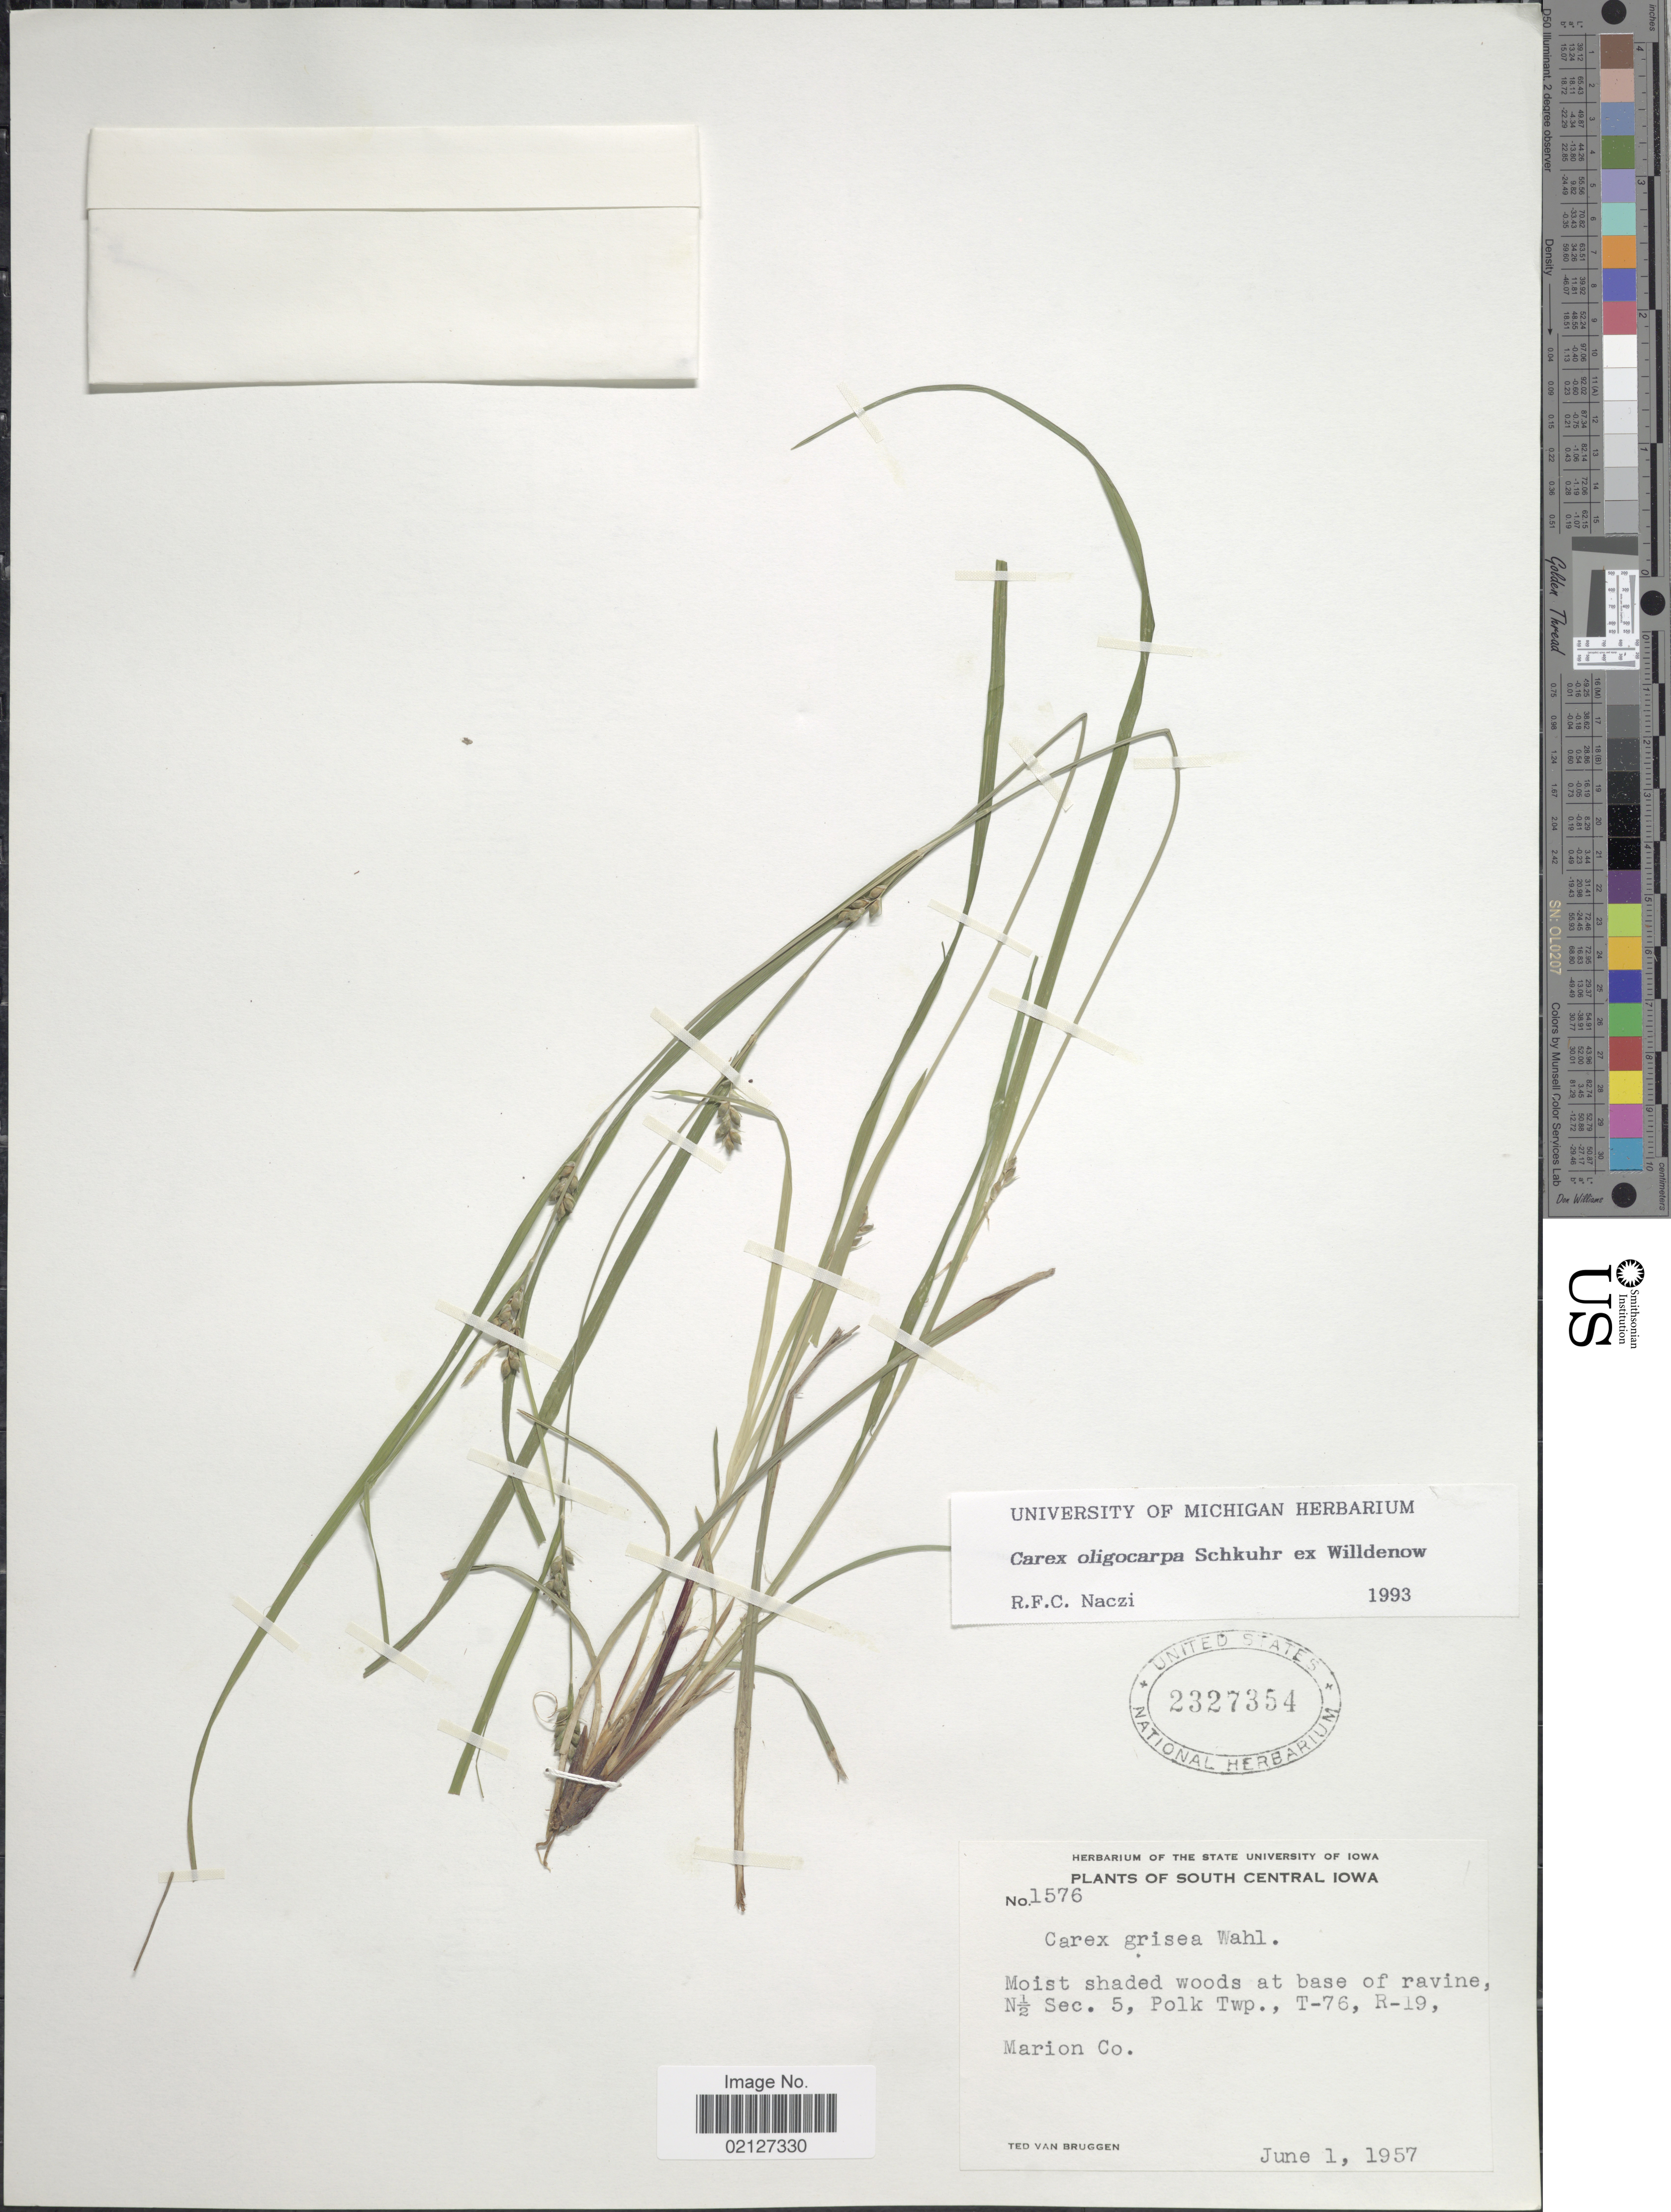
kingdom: Plantae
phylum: Tracheophyta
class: Liliopsida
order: Poales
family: Cyperaceae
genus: Carex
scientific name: Carex oligocarpa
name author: Willd.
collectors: T. van Bruggen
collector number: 1576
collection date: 1957-06-01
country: United States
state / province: Iowa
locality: South Central Iowa, moist shaded woods at base of ravine, N 1/2 Sec. 5, Polk Twp., T-76, R-19, Marion Co.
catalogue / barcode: US 2327354